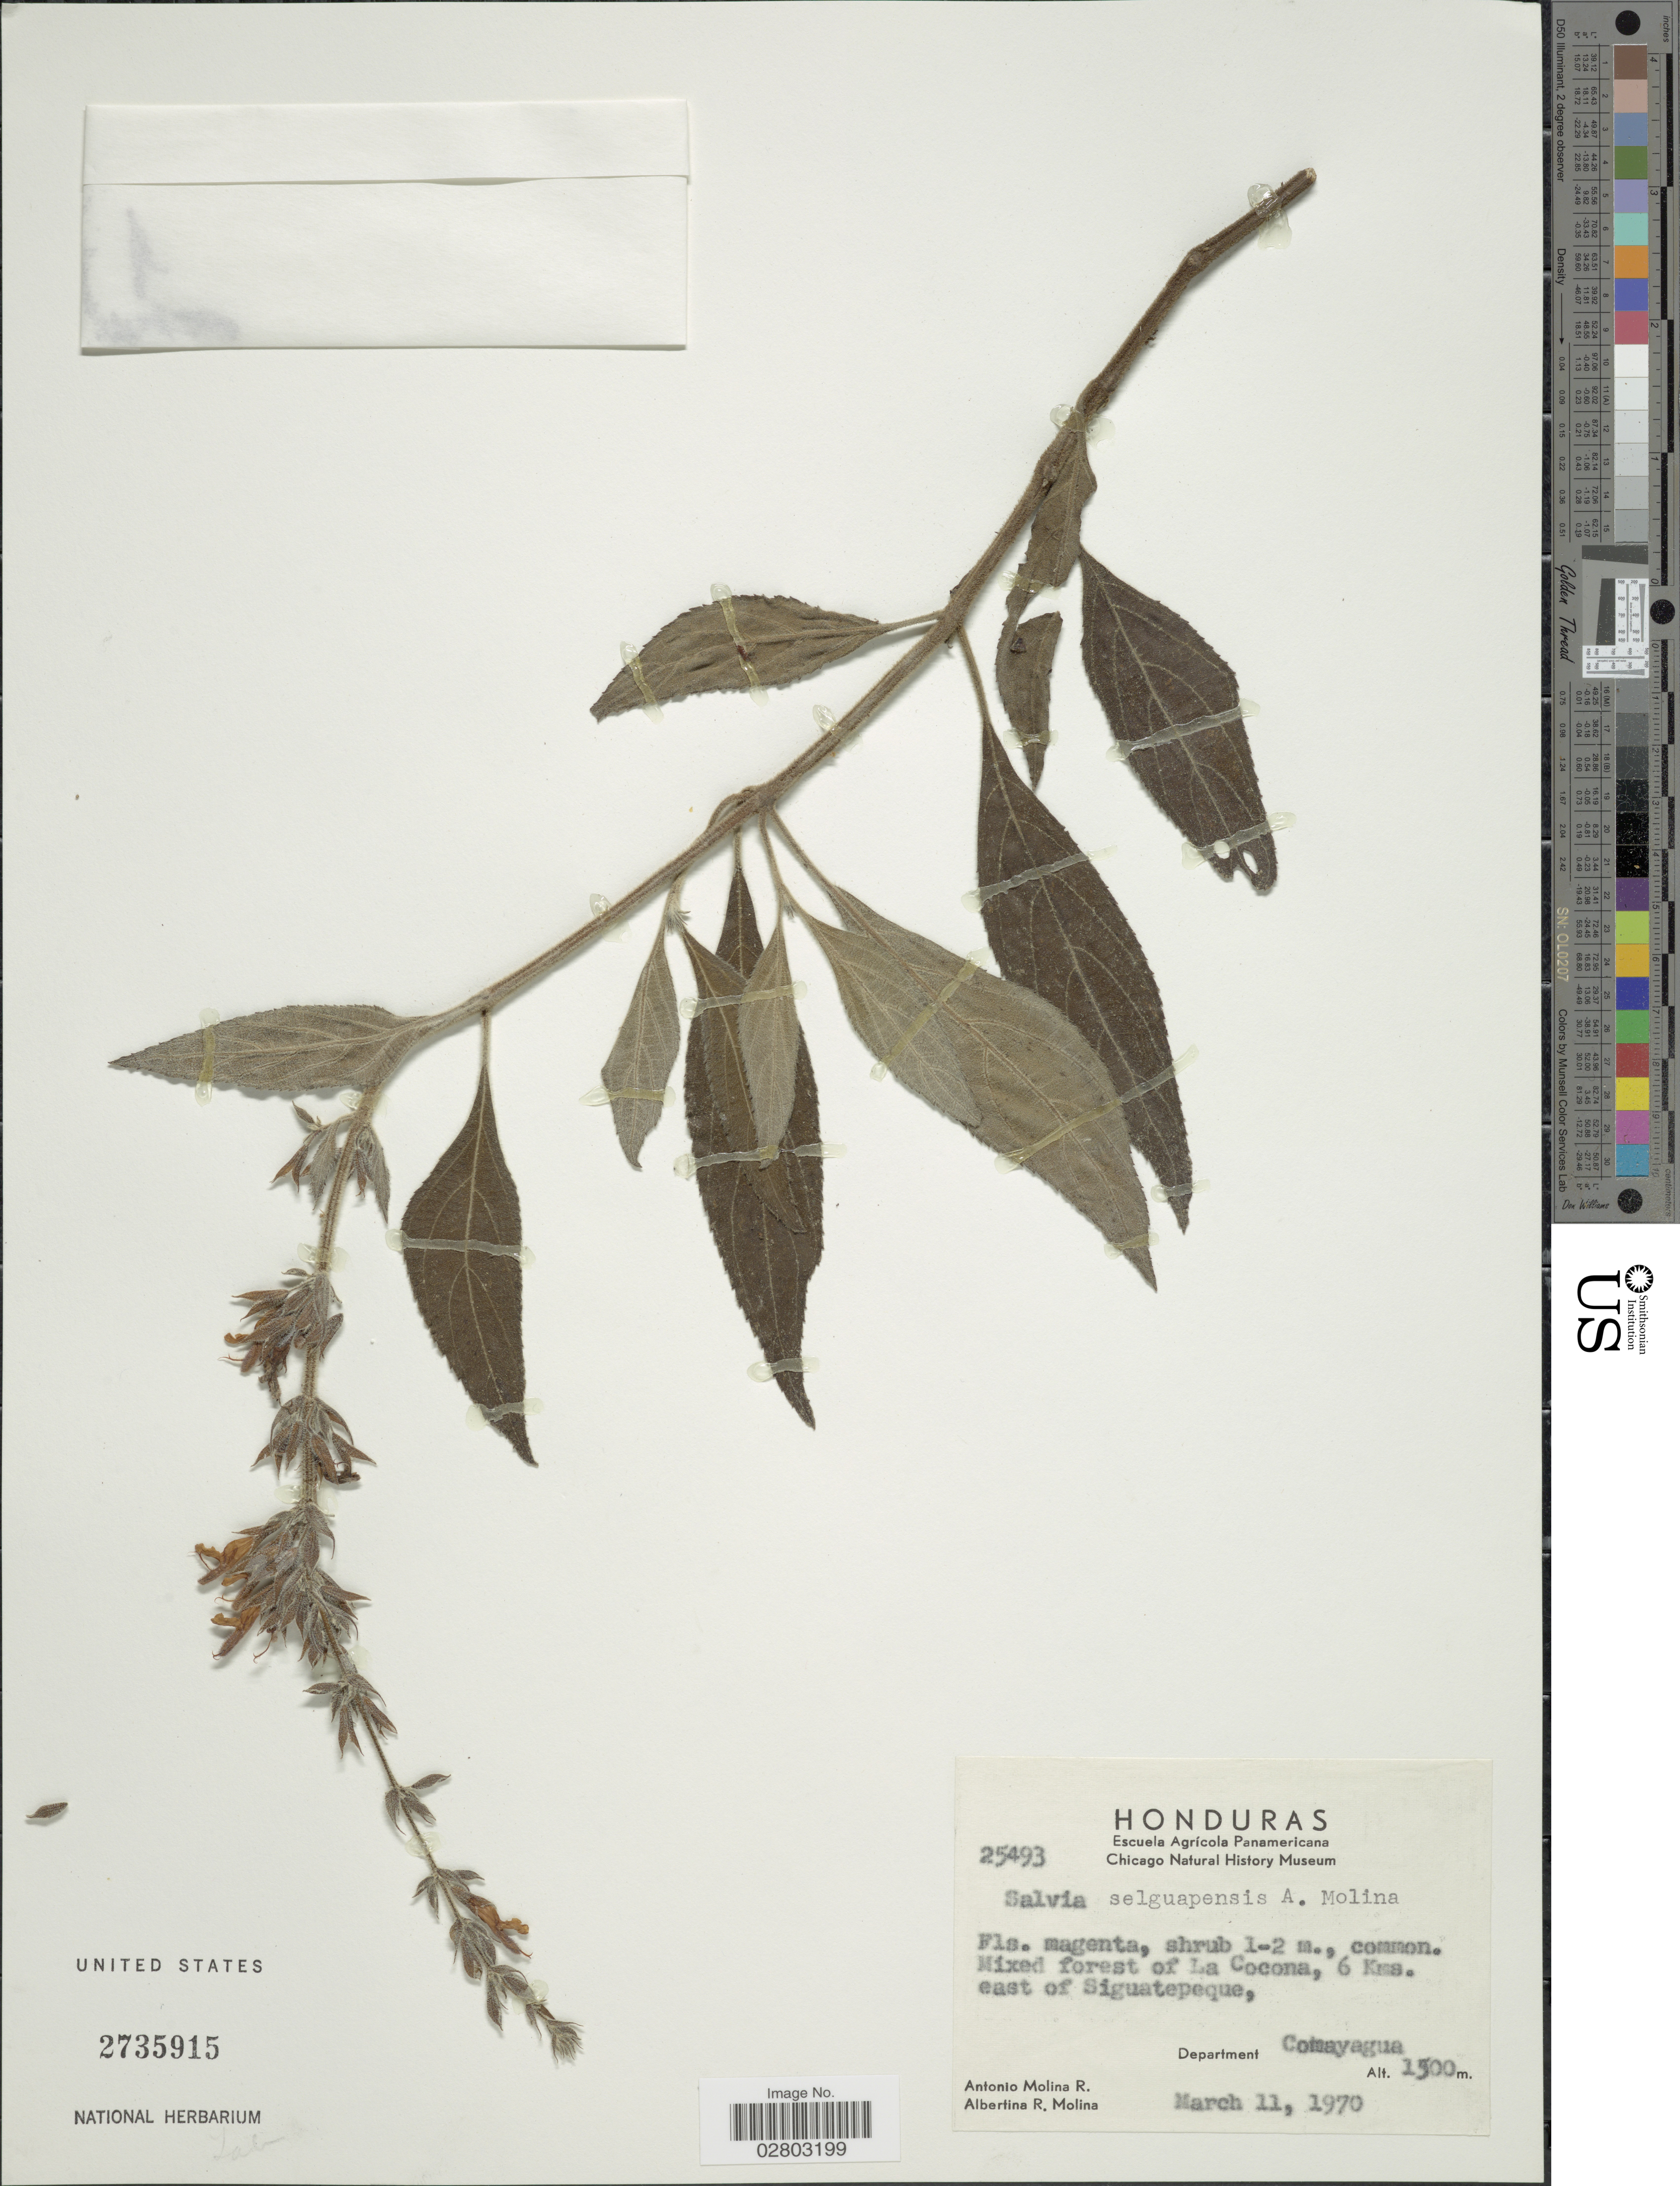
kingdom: Plantae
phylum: Tracheophyta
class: Magnoliopsida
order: Lamiales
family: Lamiaceae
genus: Salvia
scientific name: Salvia selguapensis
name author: Ant. Molina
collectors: A. Molina R. & A. R. Molina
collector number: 25493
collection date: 1970-03-11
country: Honduras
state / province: Comayagua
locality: Mixed forest of La Cocona, 6 Kms. east of Siguatepeque, Department Comayagua.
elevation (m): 1500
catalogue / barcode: US 2735915